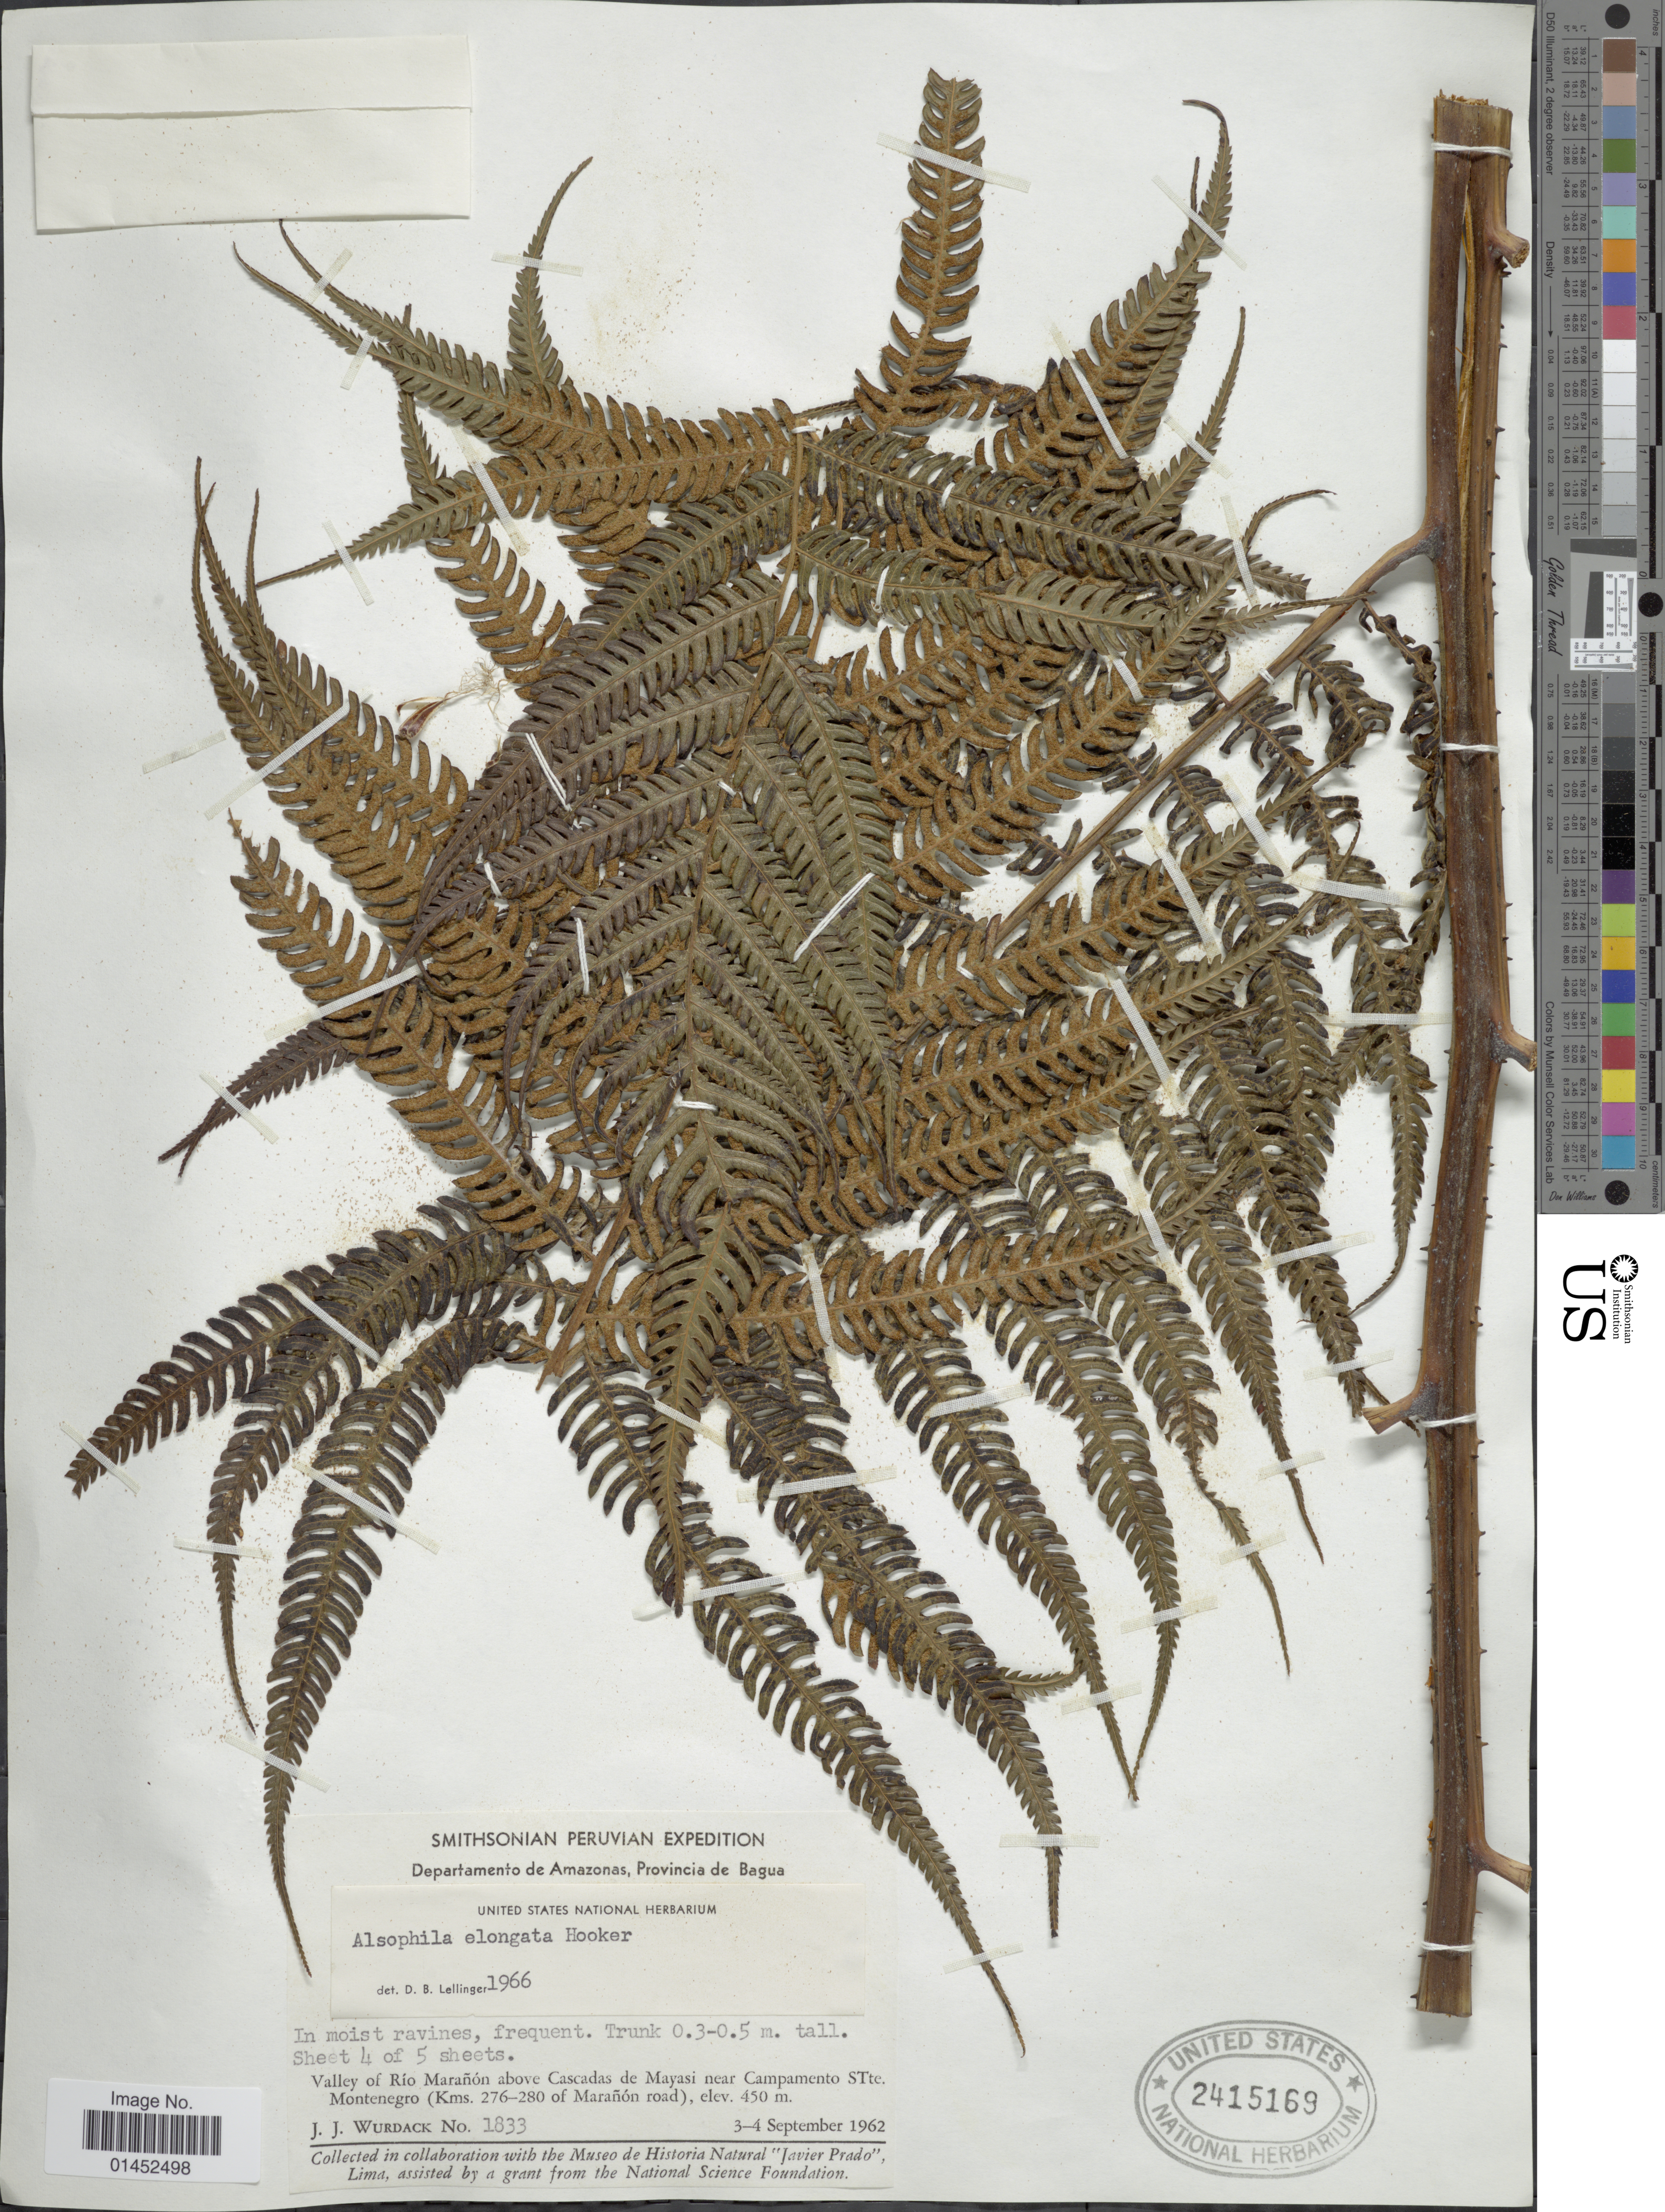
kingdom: Plantae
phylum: Tracheophyta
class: Polypodiopsida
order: Cyatheales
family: Cyatheaceae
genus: Cyathea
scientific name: Cyathea poeppigii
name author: (Hook.) Domin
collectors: J. J. Wurdack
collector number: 1833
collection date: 1962-09-03/1962-09-04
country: Peru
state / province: Amazonas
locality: Departamento de Amazonas, Provincia de Bagua, Valley of Río Marañón above Cascadas de Mayasi near Campamento STte Montenegro (Kms. 276-280 of Marañón road)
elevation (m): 450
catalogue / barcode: US 2415169